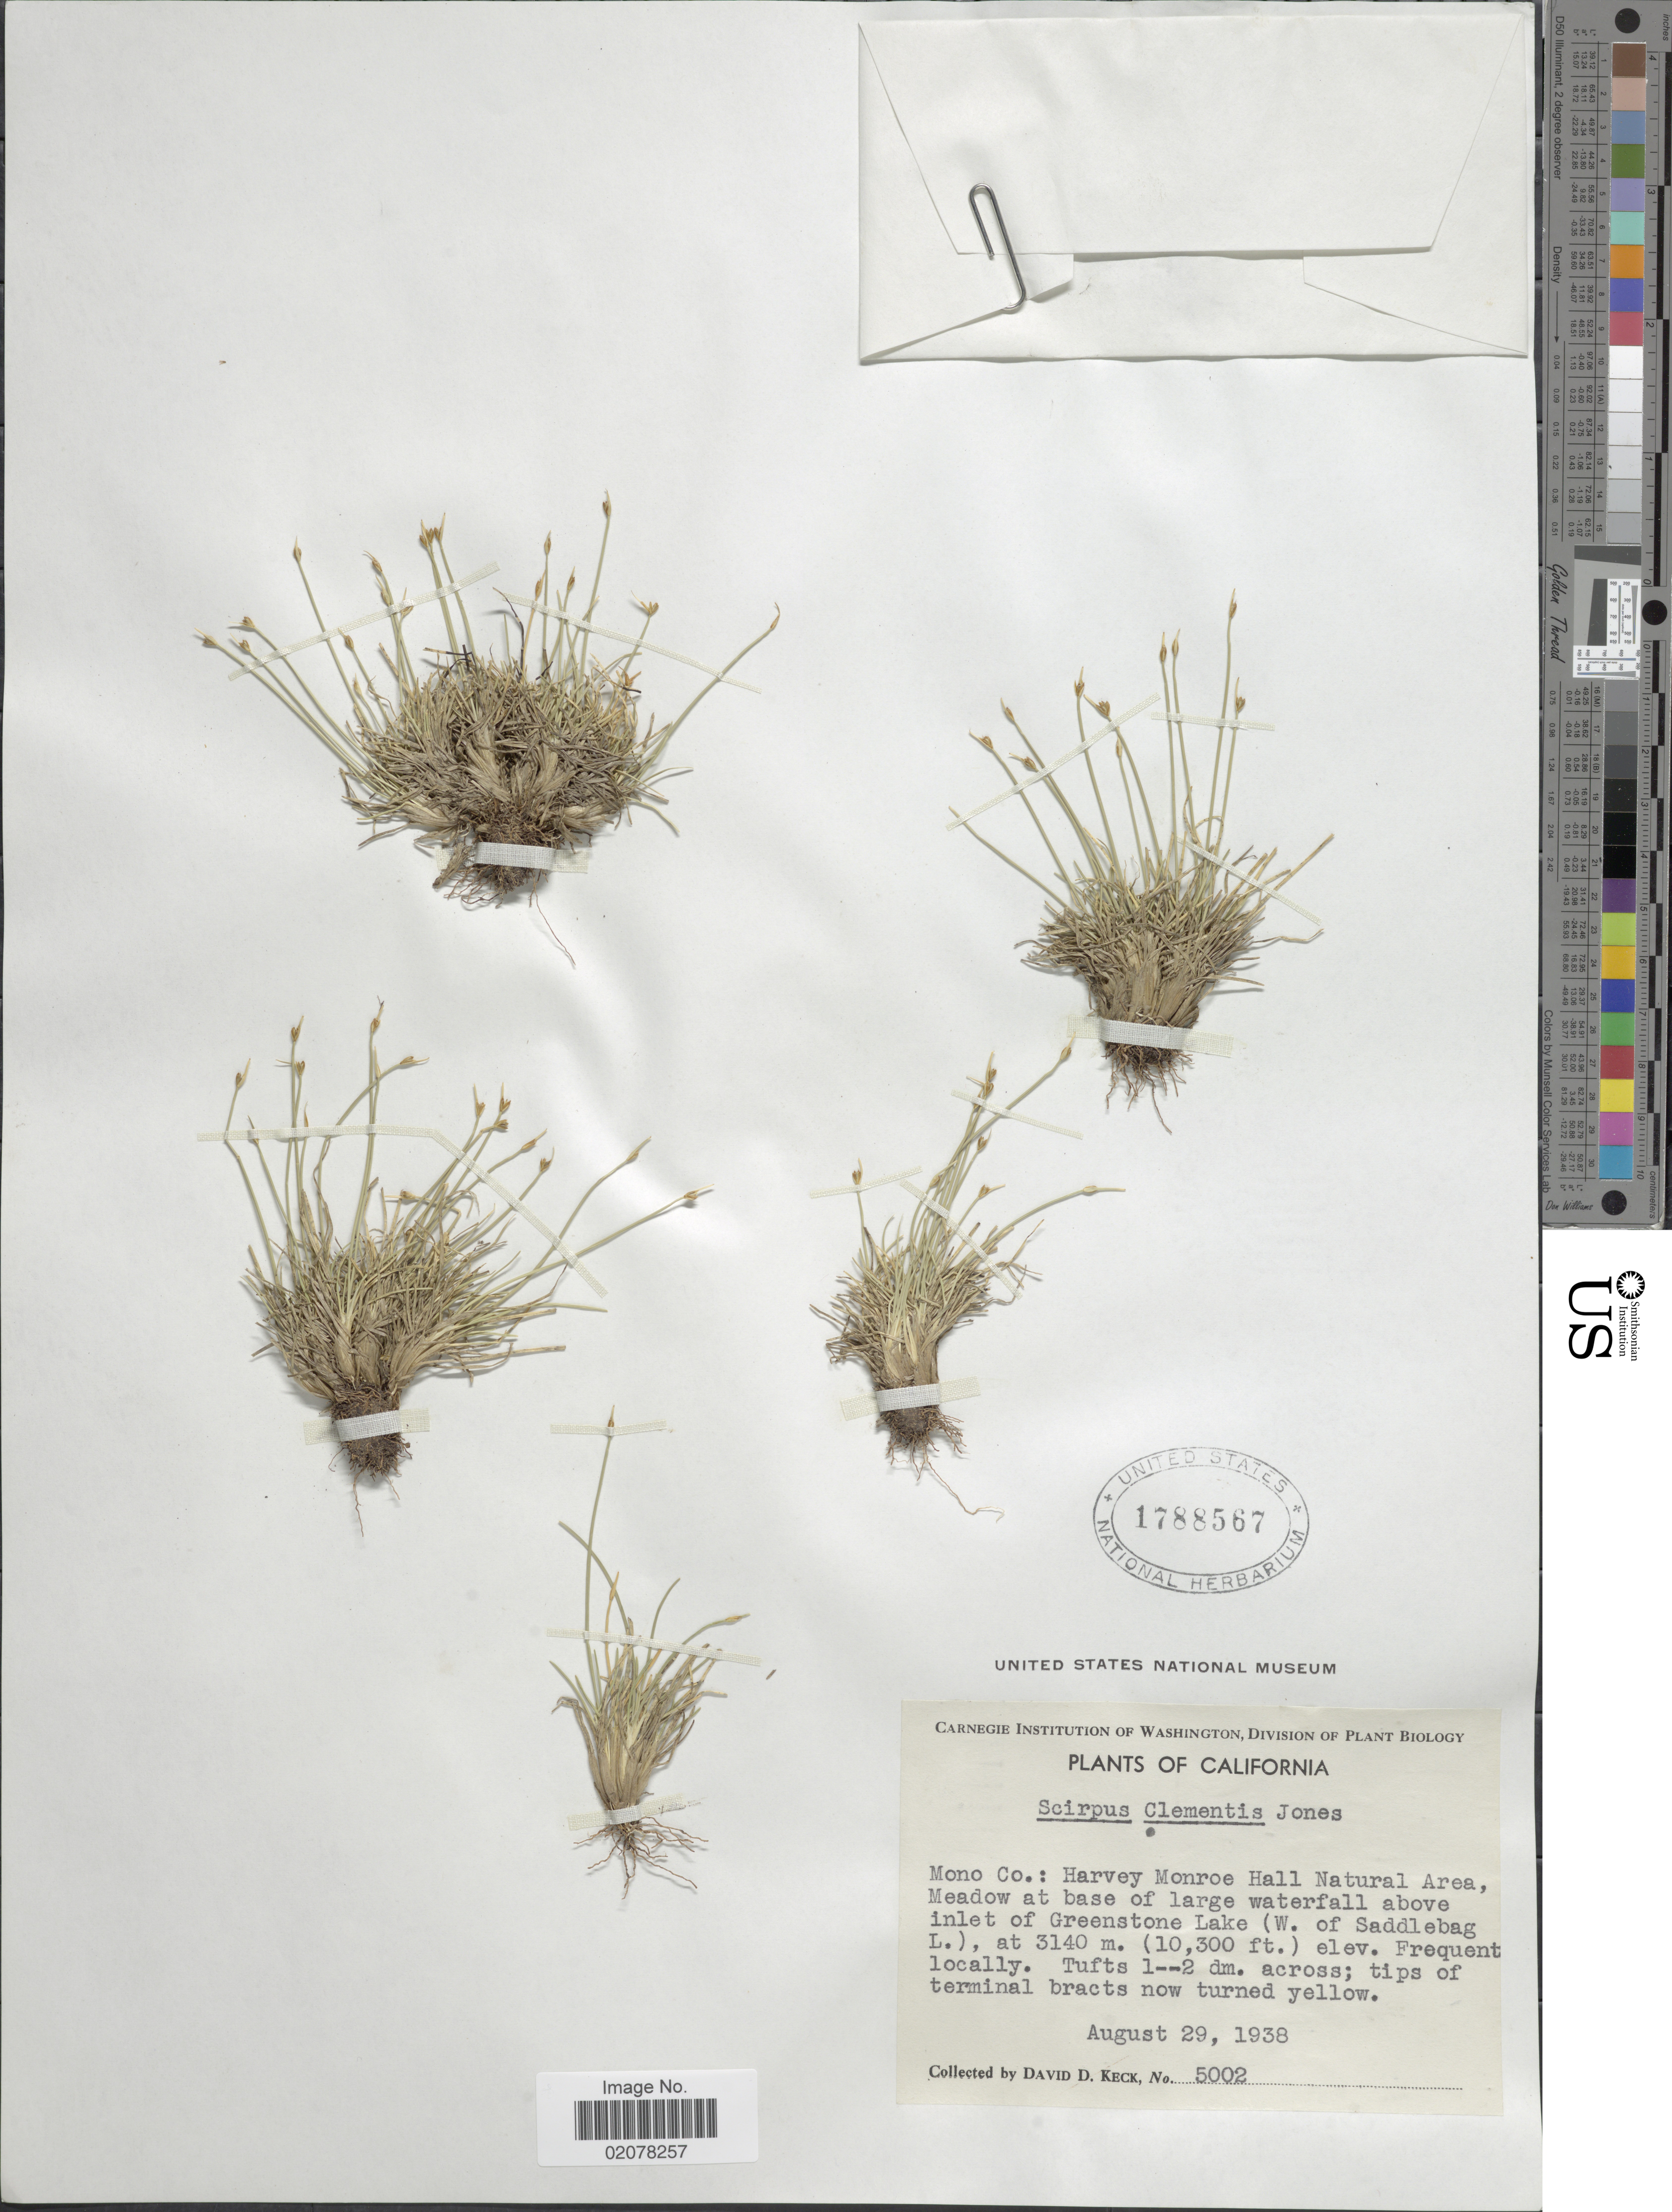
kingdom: Plantae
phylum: Tracheophyta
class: Liliopsida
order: Poales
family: Cyperaceae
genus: Oreobolopsis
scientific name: Oreobolopsis clementis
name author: (M.E. Jones) Dhooge & Goetgh.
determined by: Strong, Mark T., (BOT), Smithsonian Institution - National Museum of Natural History (UNITED STATES)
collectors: D. D. Keck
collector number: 5002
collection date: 1938-08-29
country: United States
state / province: California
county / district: Mono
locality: Mono Co.: Harvey Monroe Hall Natural Area, meadow at base of large waterfall above inlet of Greenstone Lake (W. of Saddlebag L.)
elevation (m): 3140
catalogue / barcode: US 1788567